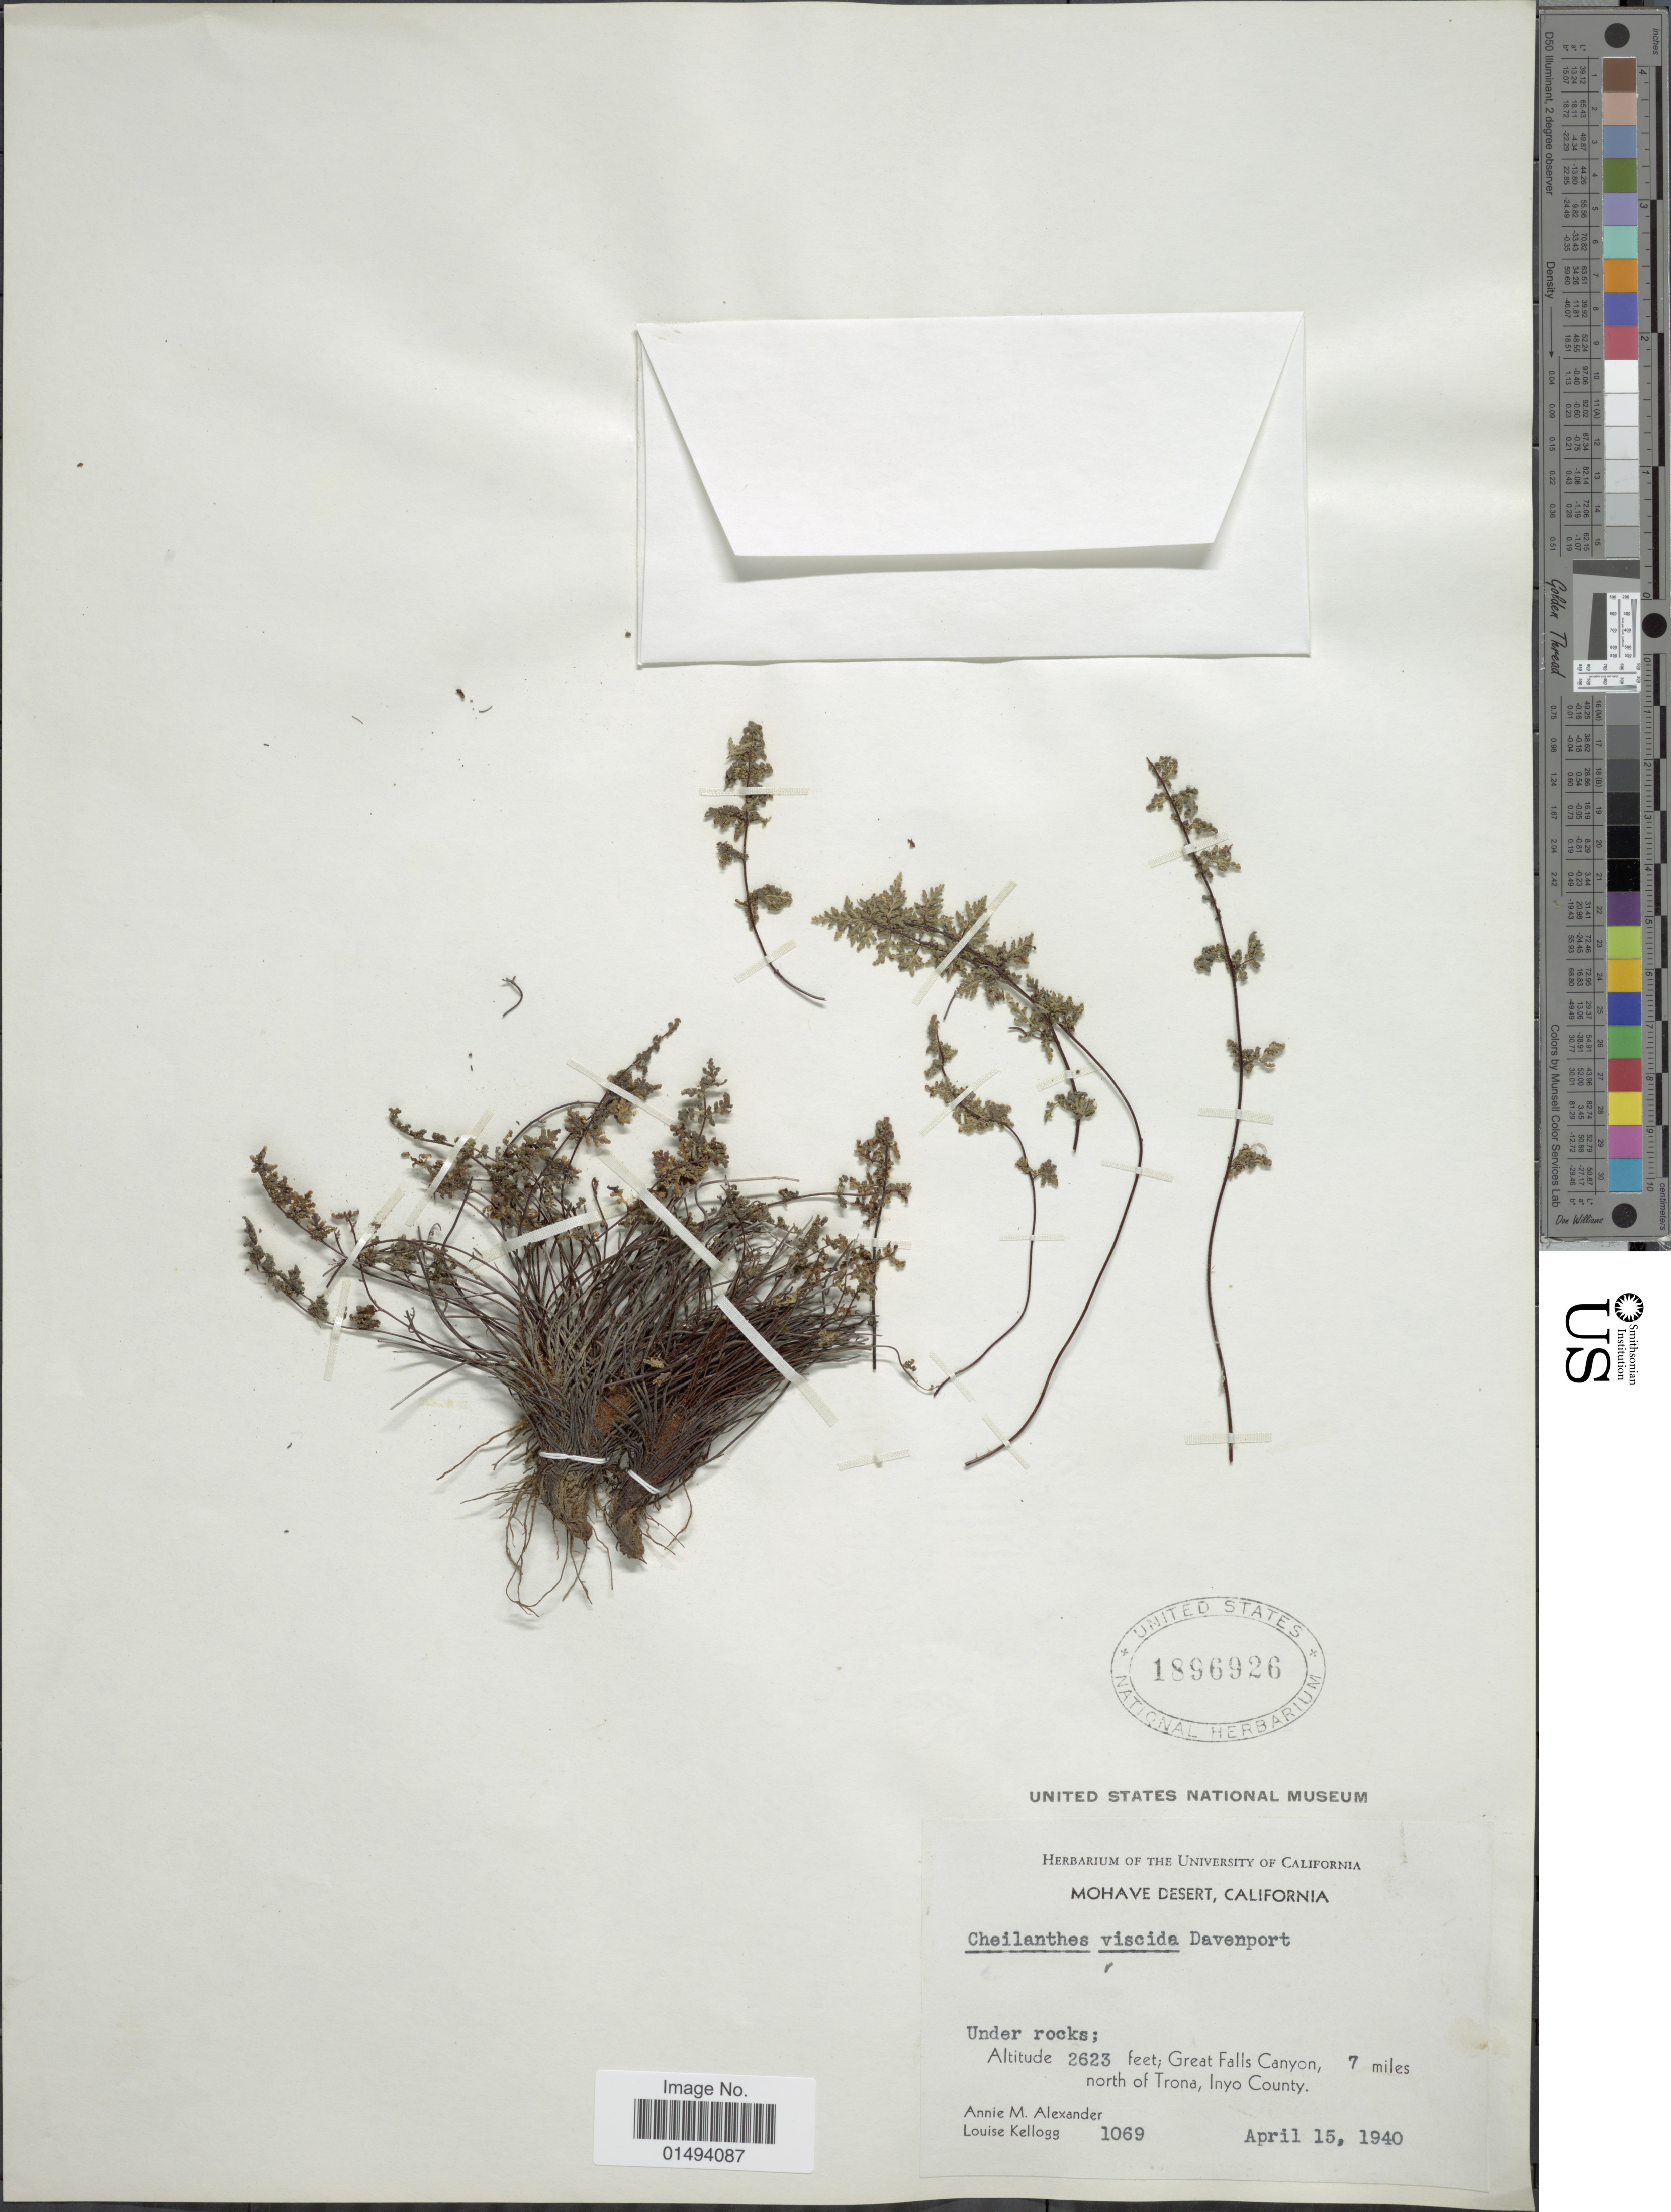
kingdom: Plantae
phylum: Tracheophyta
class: Polypodiopsida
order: Polypodiales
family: Pteridaceae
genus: Myriopteris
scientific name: Myriopteris viscida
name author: (Davenp.) Grusz & Windham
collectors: A. M. Alexander & L. Kellogg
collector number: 1069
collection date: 1940-04-15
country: United States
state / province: California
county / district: Inyo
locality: Mohave Desert, Great Falls Canyon, 7 miles north of Trona Inyo County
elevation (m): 799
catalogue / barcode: US 1896926